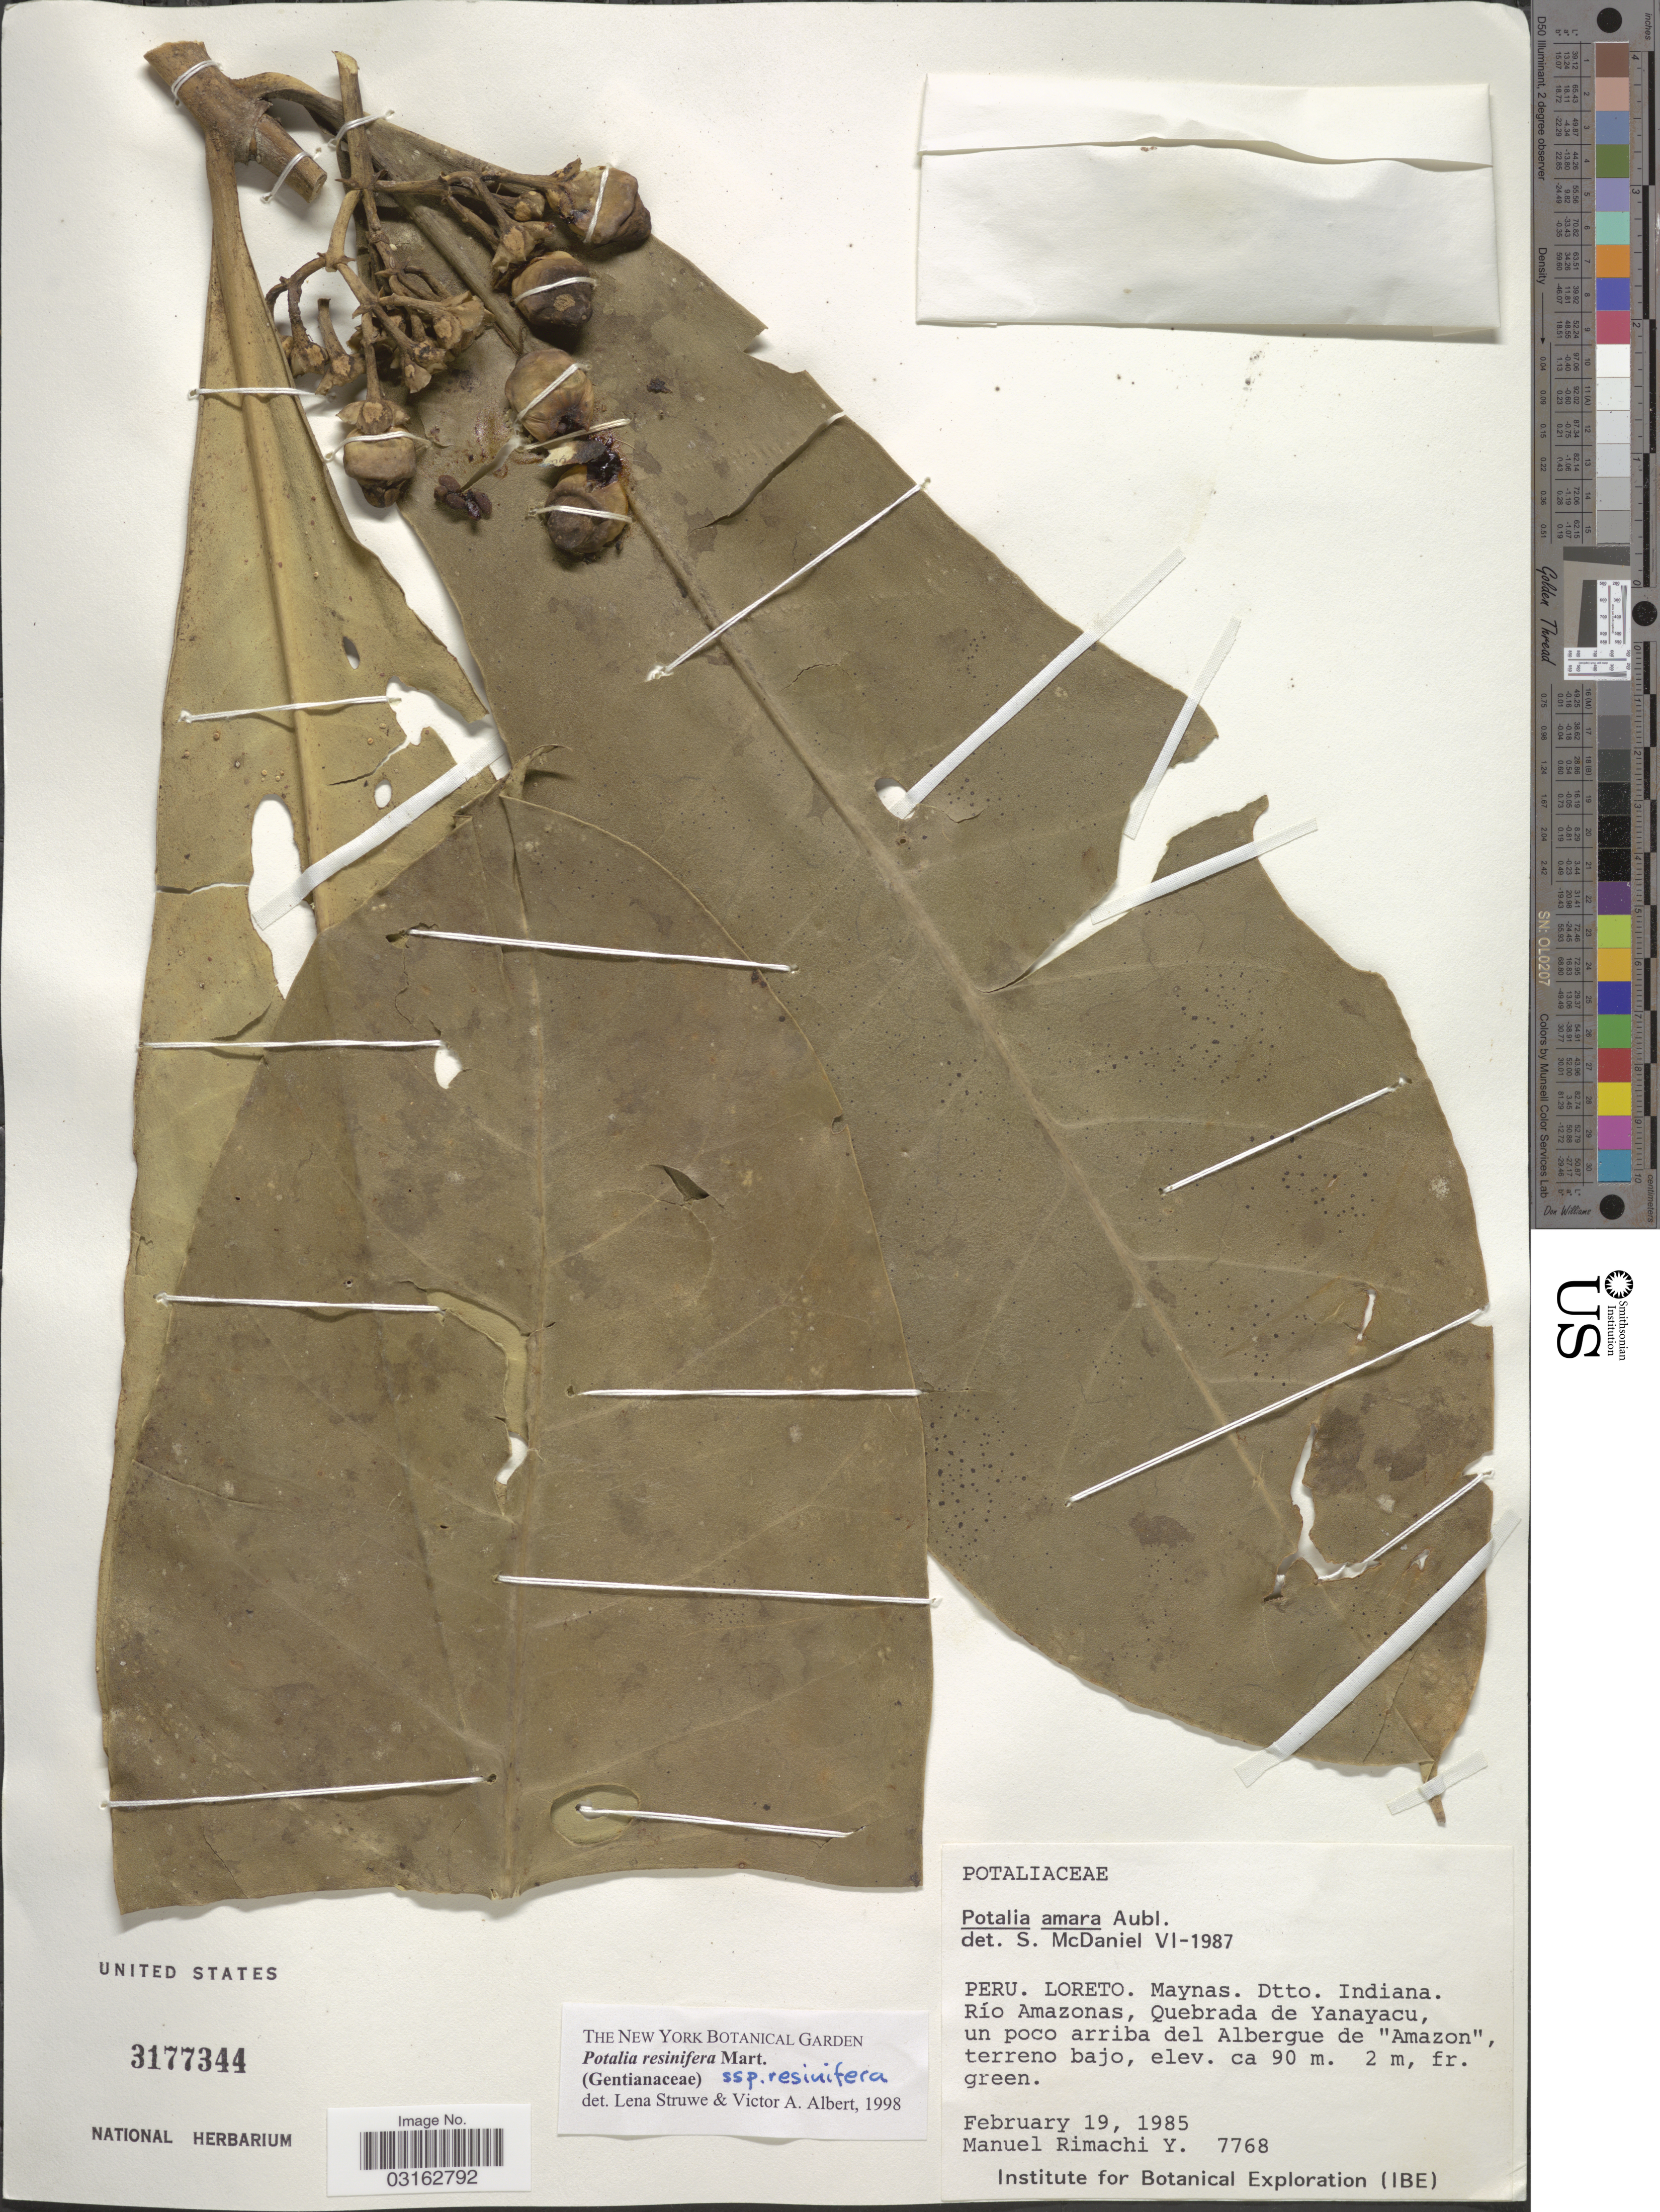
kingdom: Plantae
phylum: Tracheophyta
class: Magnoliopsida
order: Gentianales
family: Gentianaceae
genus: Potalia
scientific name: Potalia resinifera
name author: Mart.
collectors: M. Rimachi Y.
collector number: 7768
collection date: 1985-02-19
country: Peru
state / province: Loreto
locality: Maynas, Dtto. Indiana, Río Amazonas, Quebrada de Yanayacu, un poco arriba del Albergue de "Amazon", terreno bajo.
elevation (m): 90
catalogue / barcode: US 3177344